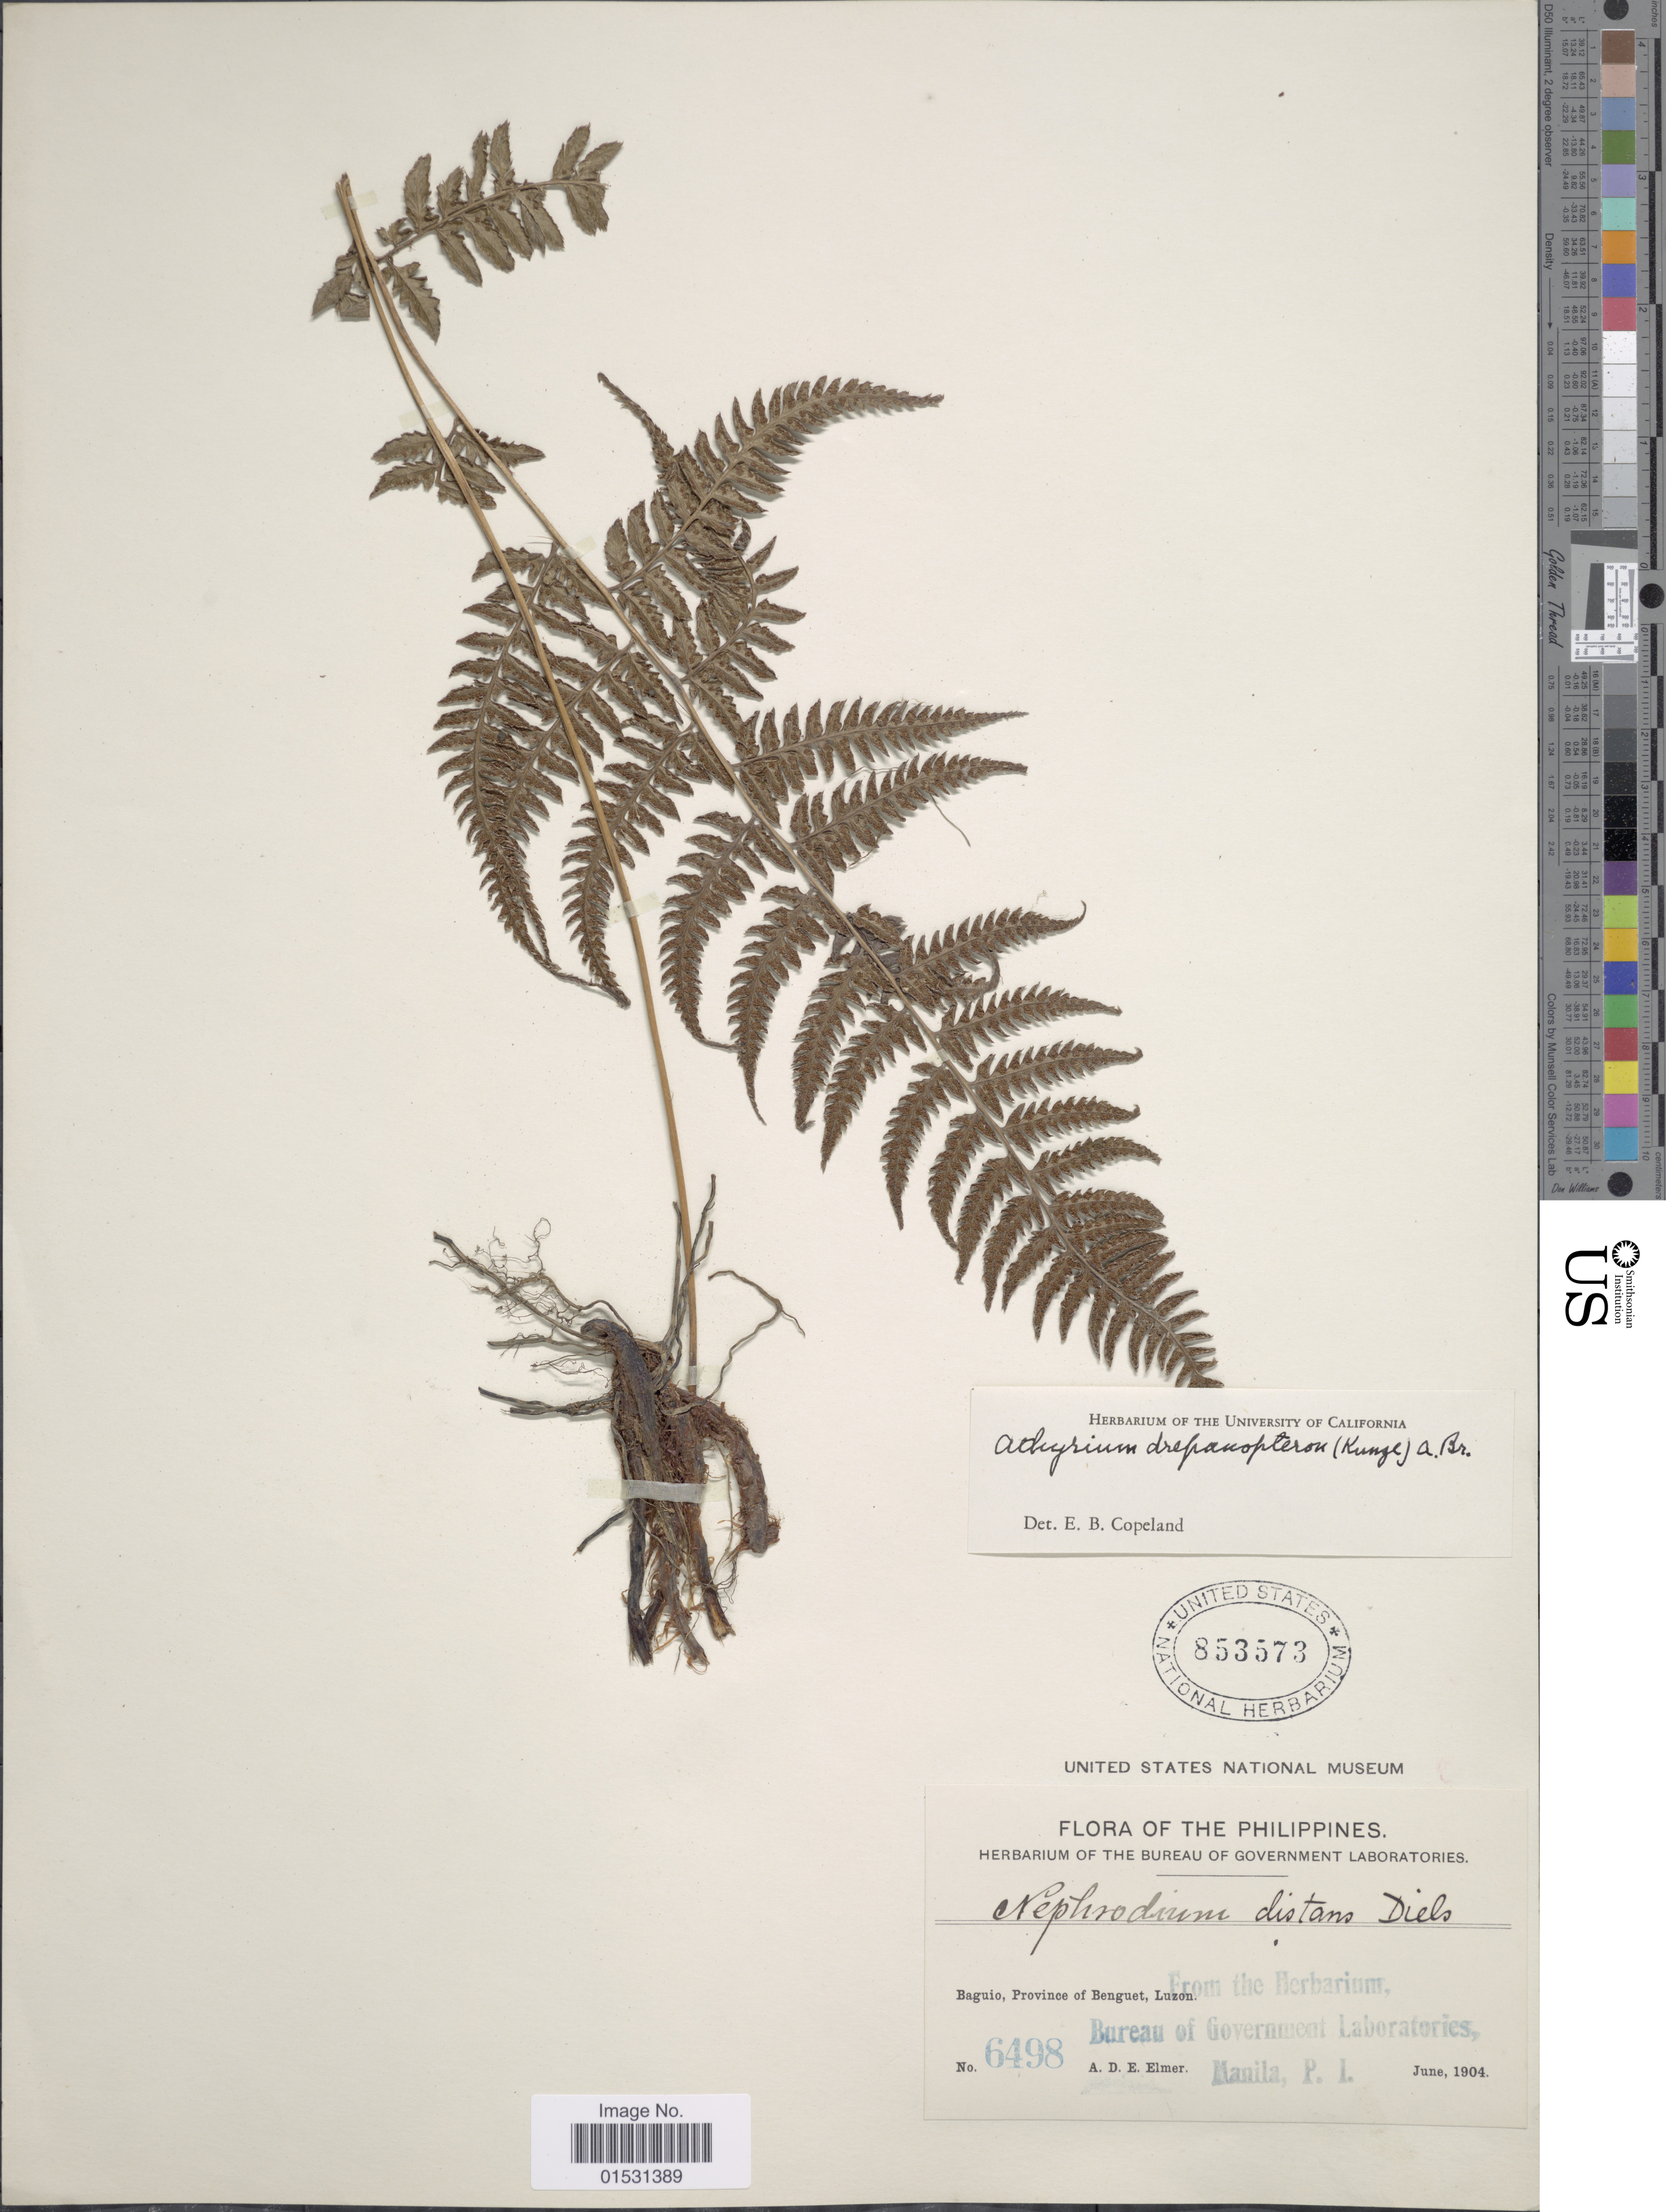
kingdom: Plantae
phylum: Tracheophyta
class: Polypodiopsida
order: Polypodiales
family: Athyriaceae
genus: Athyrium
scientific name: Athyrium drepanopterum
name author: (Kunze) A. Braun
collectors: A. D. E. Elmer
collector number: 6498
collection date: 1904-06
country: Philippines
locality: Baguio, Province of Benguet, Luzon.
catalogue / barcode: US 853573